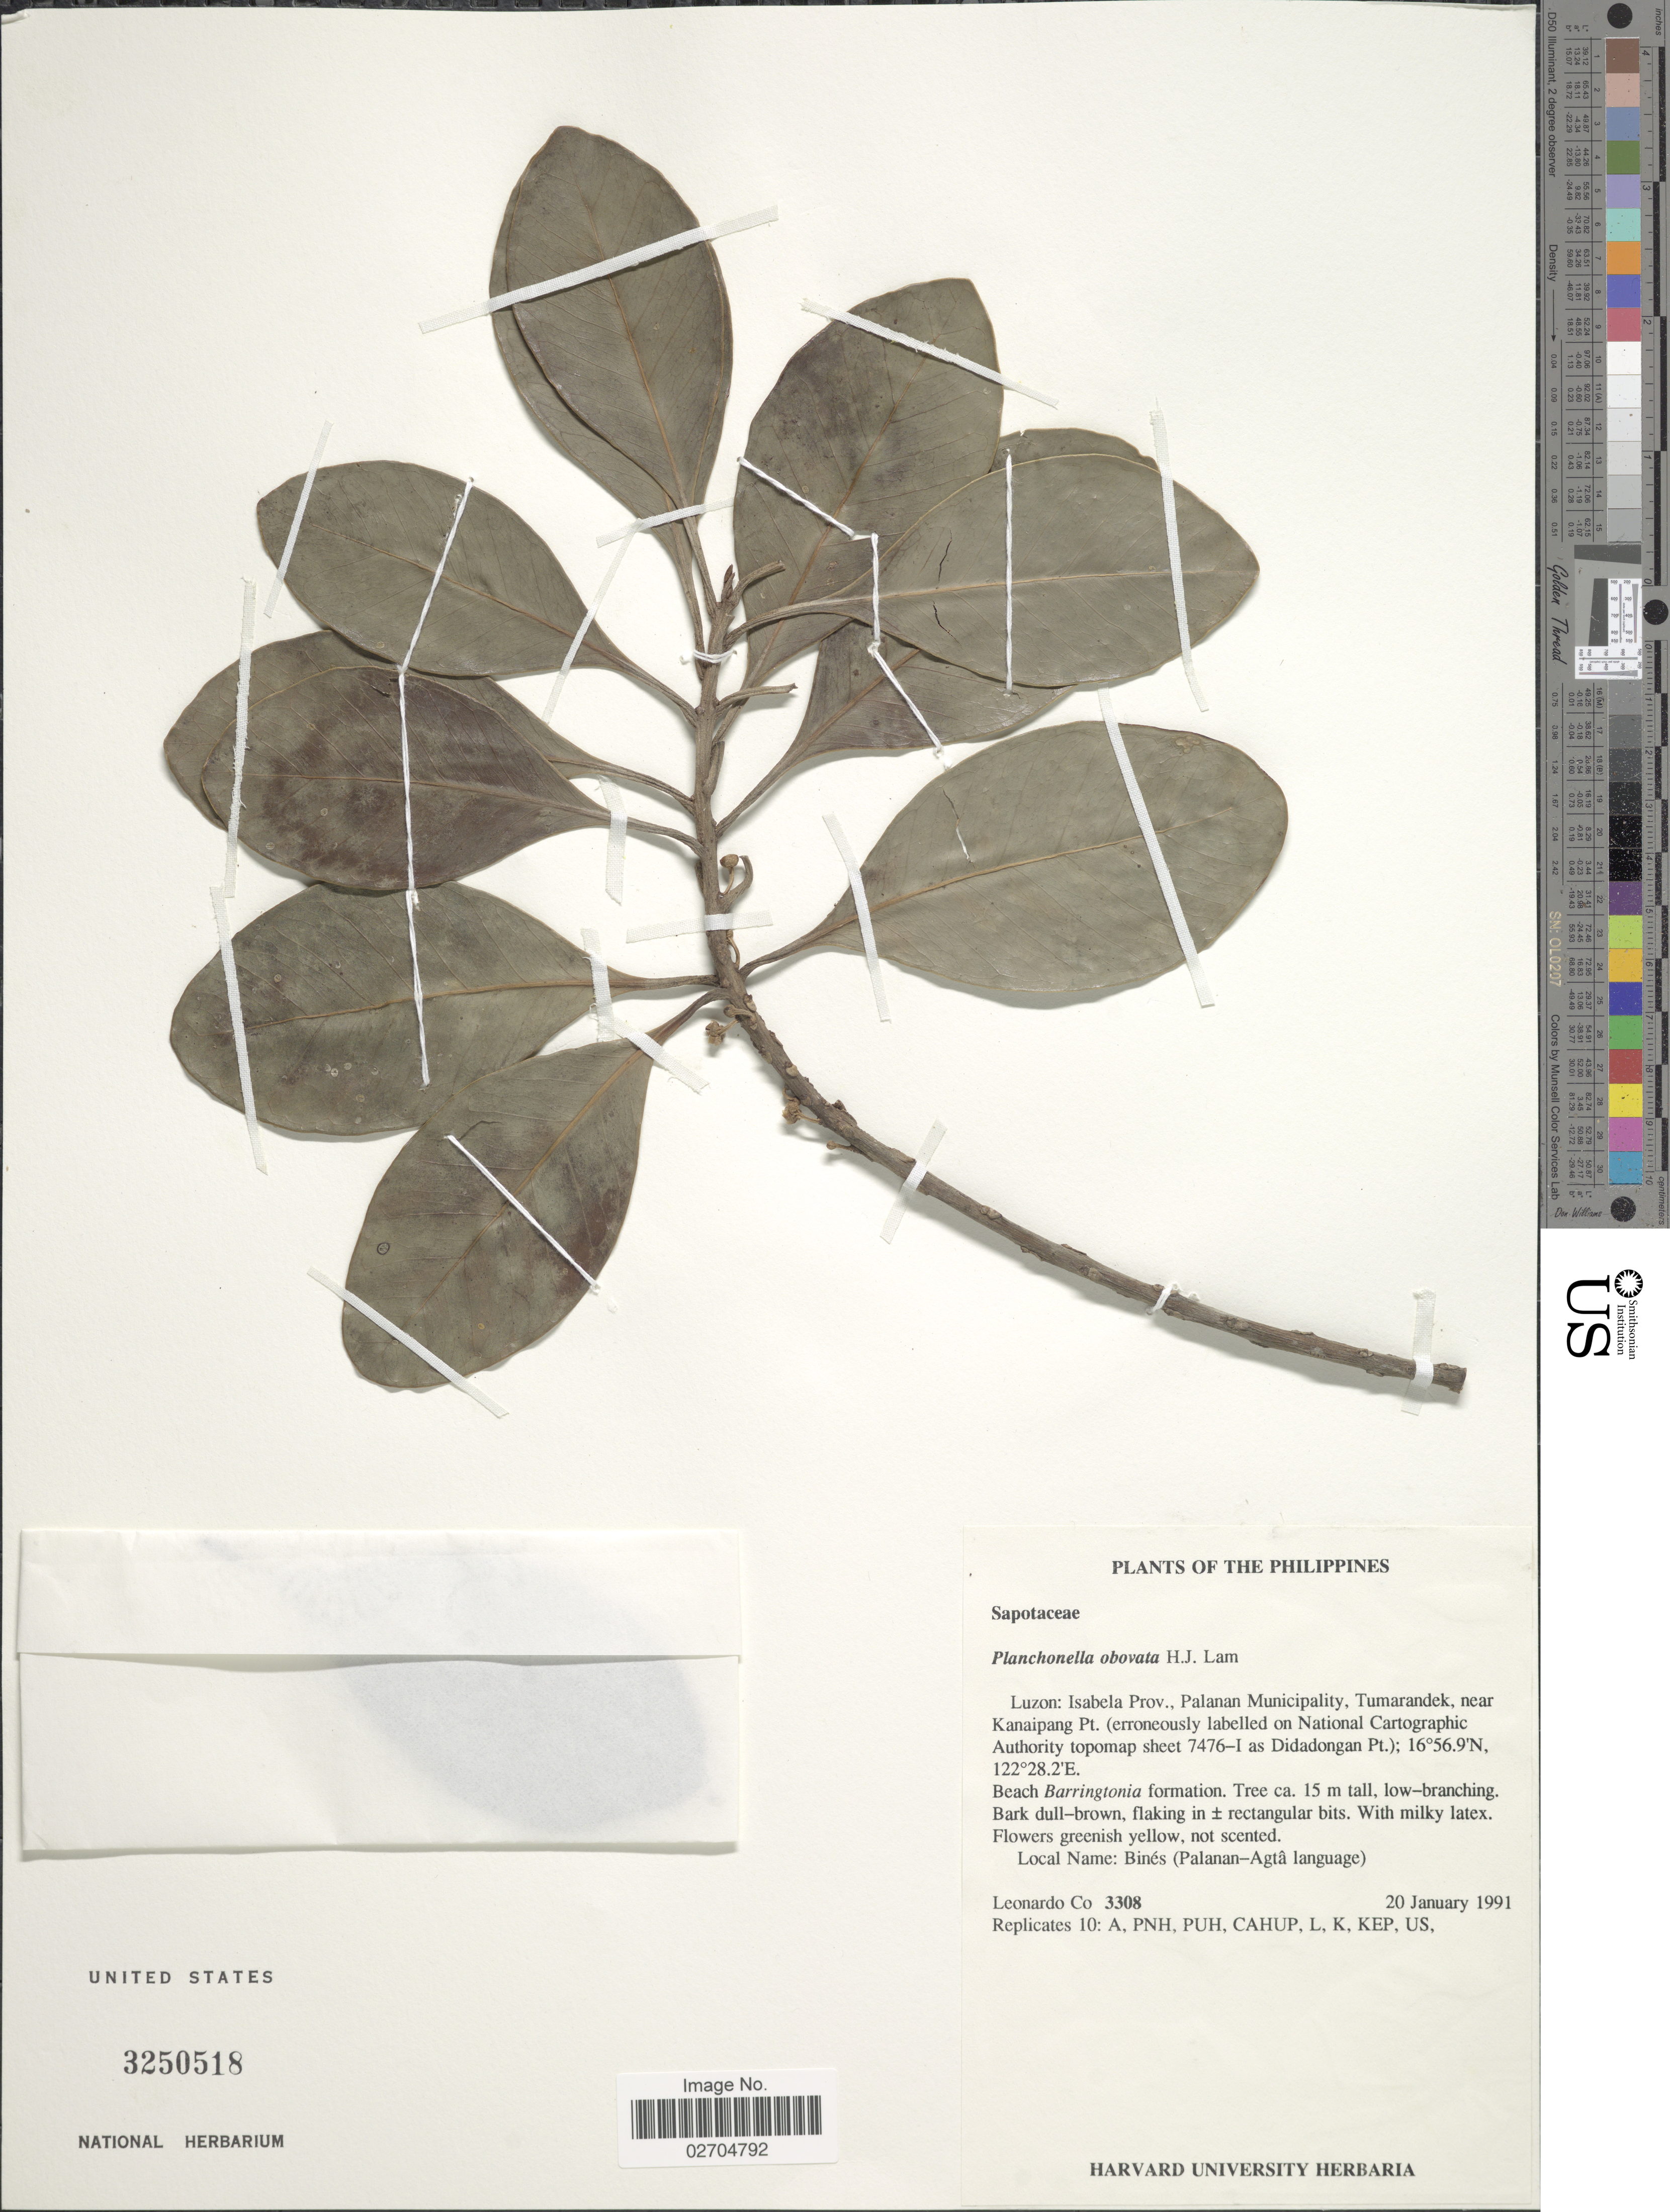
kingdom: Plantae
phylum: Tracheophyta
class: Magnoliopsida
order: Ericales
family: Sapotaceae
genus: Planchonella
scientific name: Planchonella obovata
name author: (R. Br.) Pierre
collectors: L. Co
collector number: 3308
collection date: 1991-01-20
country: Philippines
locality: Luzon: Isabela Prov., Palanan Municipality, Tumarandek, near Kanaipang Pt. erroneously labelled on National Cartographic Authority topomap sheet 7476-I as Didadongan Pt.).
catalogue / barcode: US 3250518